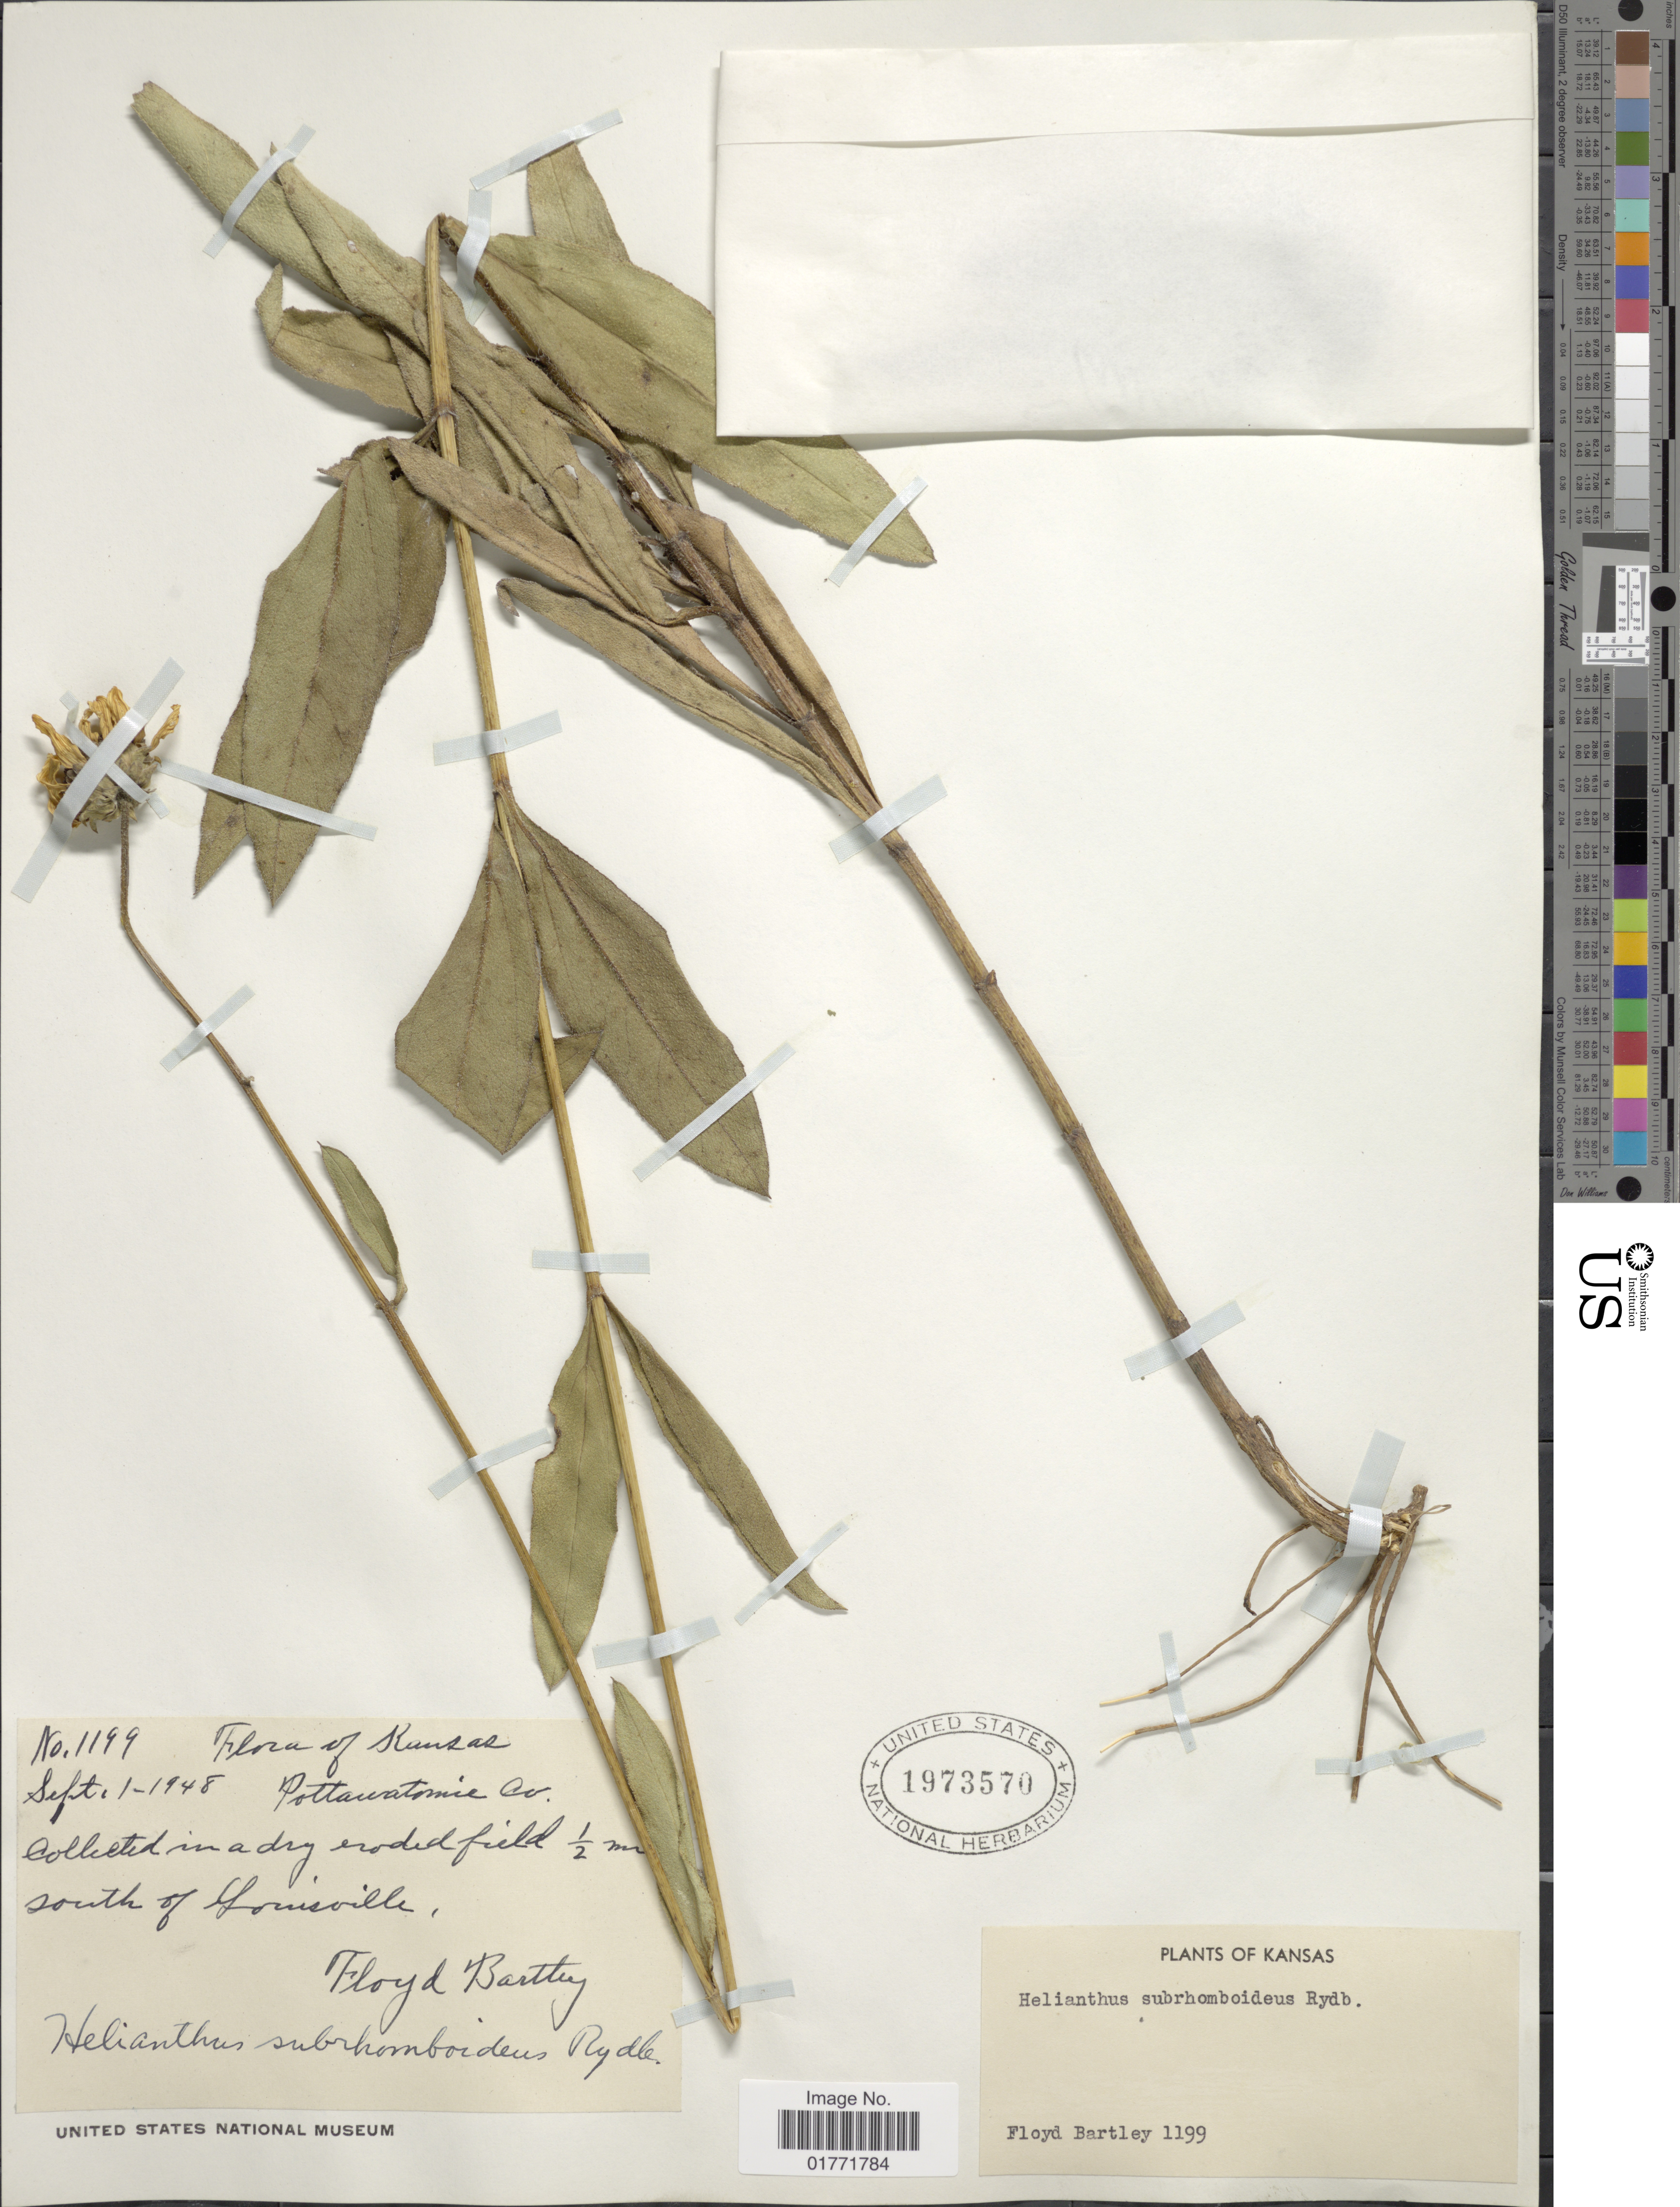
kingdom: Plantae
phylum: Tracheophyta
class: Magnoliopsida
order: Asterales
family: Asteraceae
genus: Helianthus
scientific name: Helianthus subrhomboideus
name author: Rydb.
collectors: F. Bartley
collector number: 1199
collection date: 1948-09-01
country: United States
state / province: Kansas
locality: Pottawatomie Co. South of Louisville.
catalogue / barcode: US 1973570